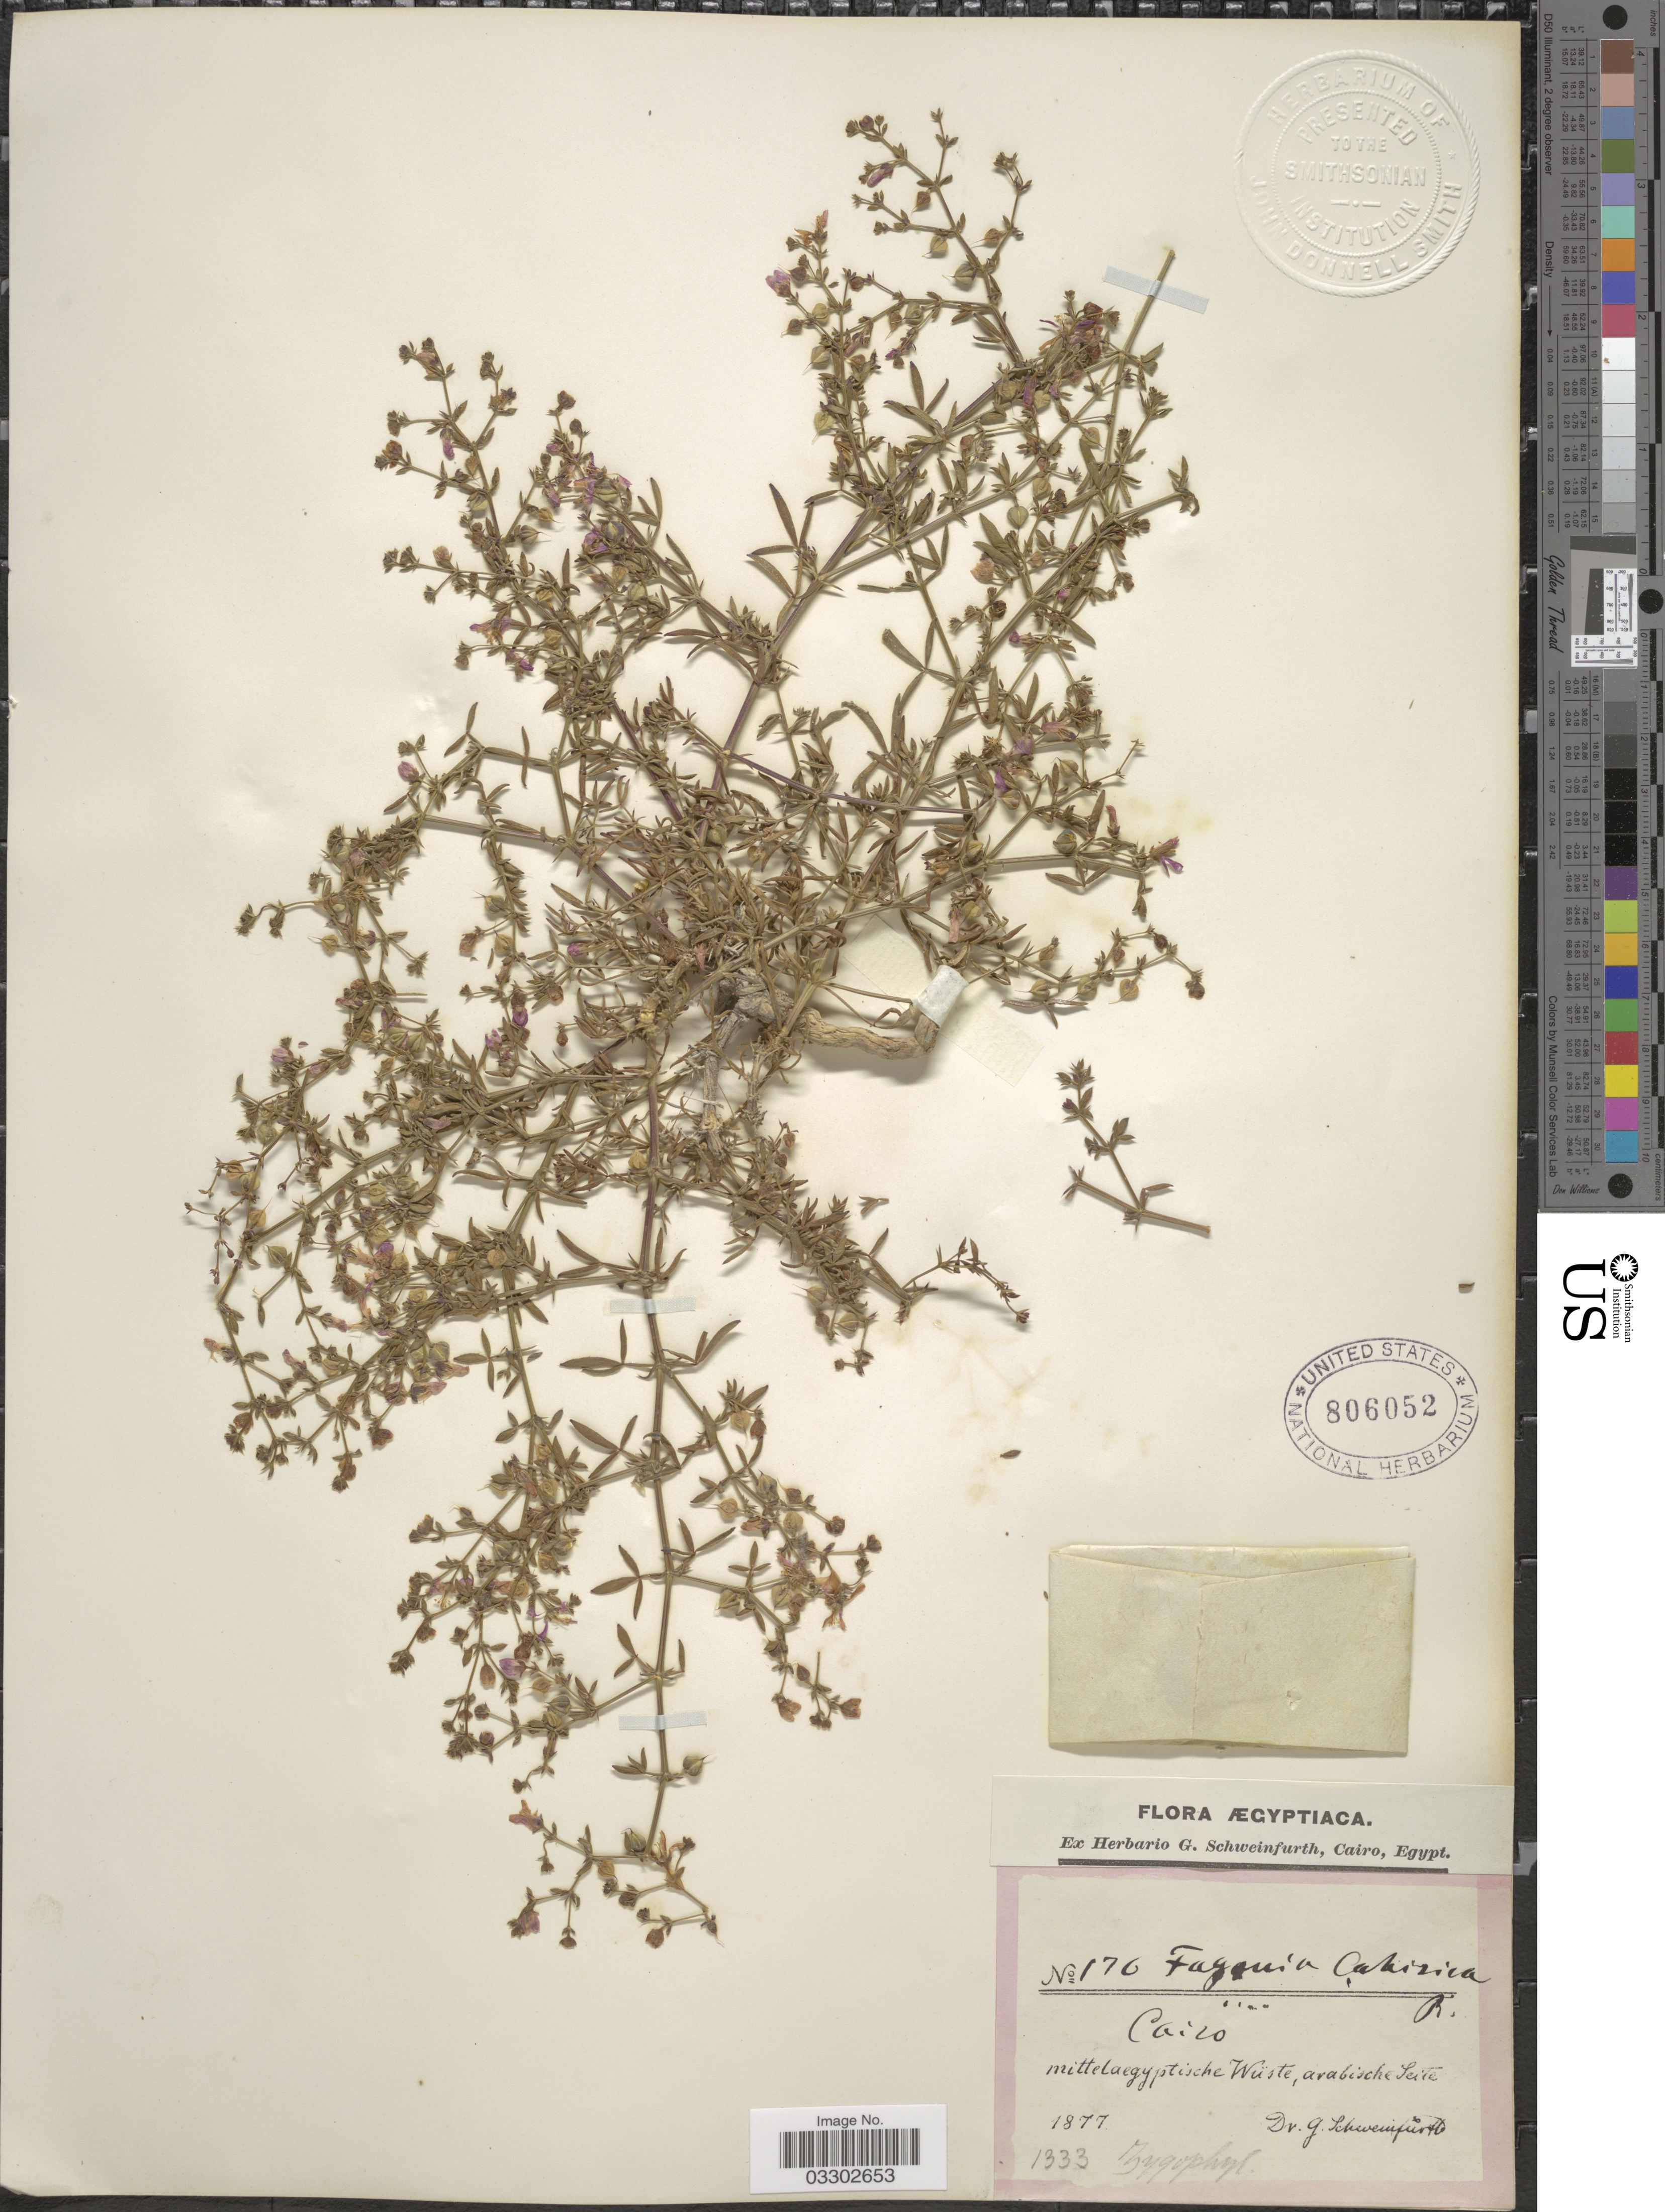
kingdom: Plantae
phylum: Tracheophyta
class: Magnoliopsida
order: Zygophyllales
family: Zygophyllaceae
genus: Fagonia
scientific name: Fagonia arabica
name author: L.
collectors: G. A. Schweinfurth (herbarium)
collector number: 176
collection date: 1877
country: Egypt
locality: Cairo. Mittelaegyptische Wüste, arabische Seite.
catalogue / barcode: US 806052